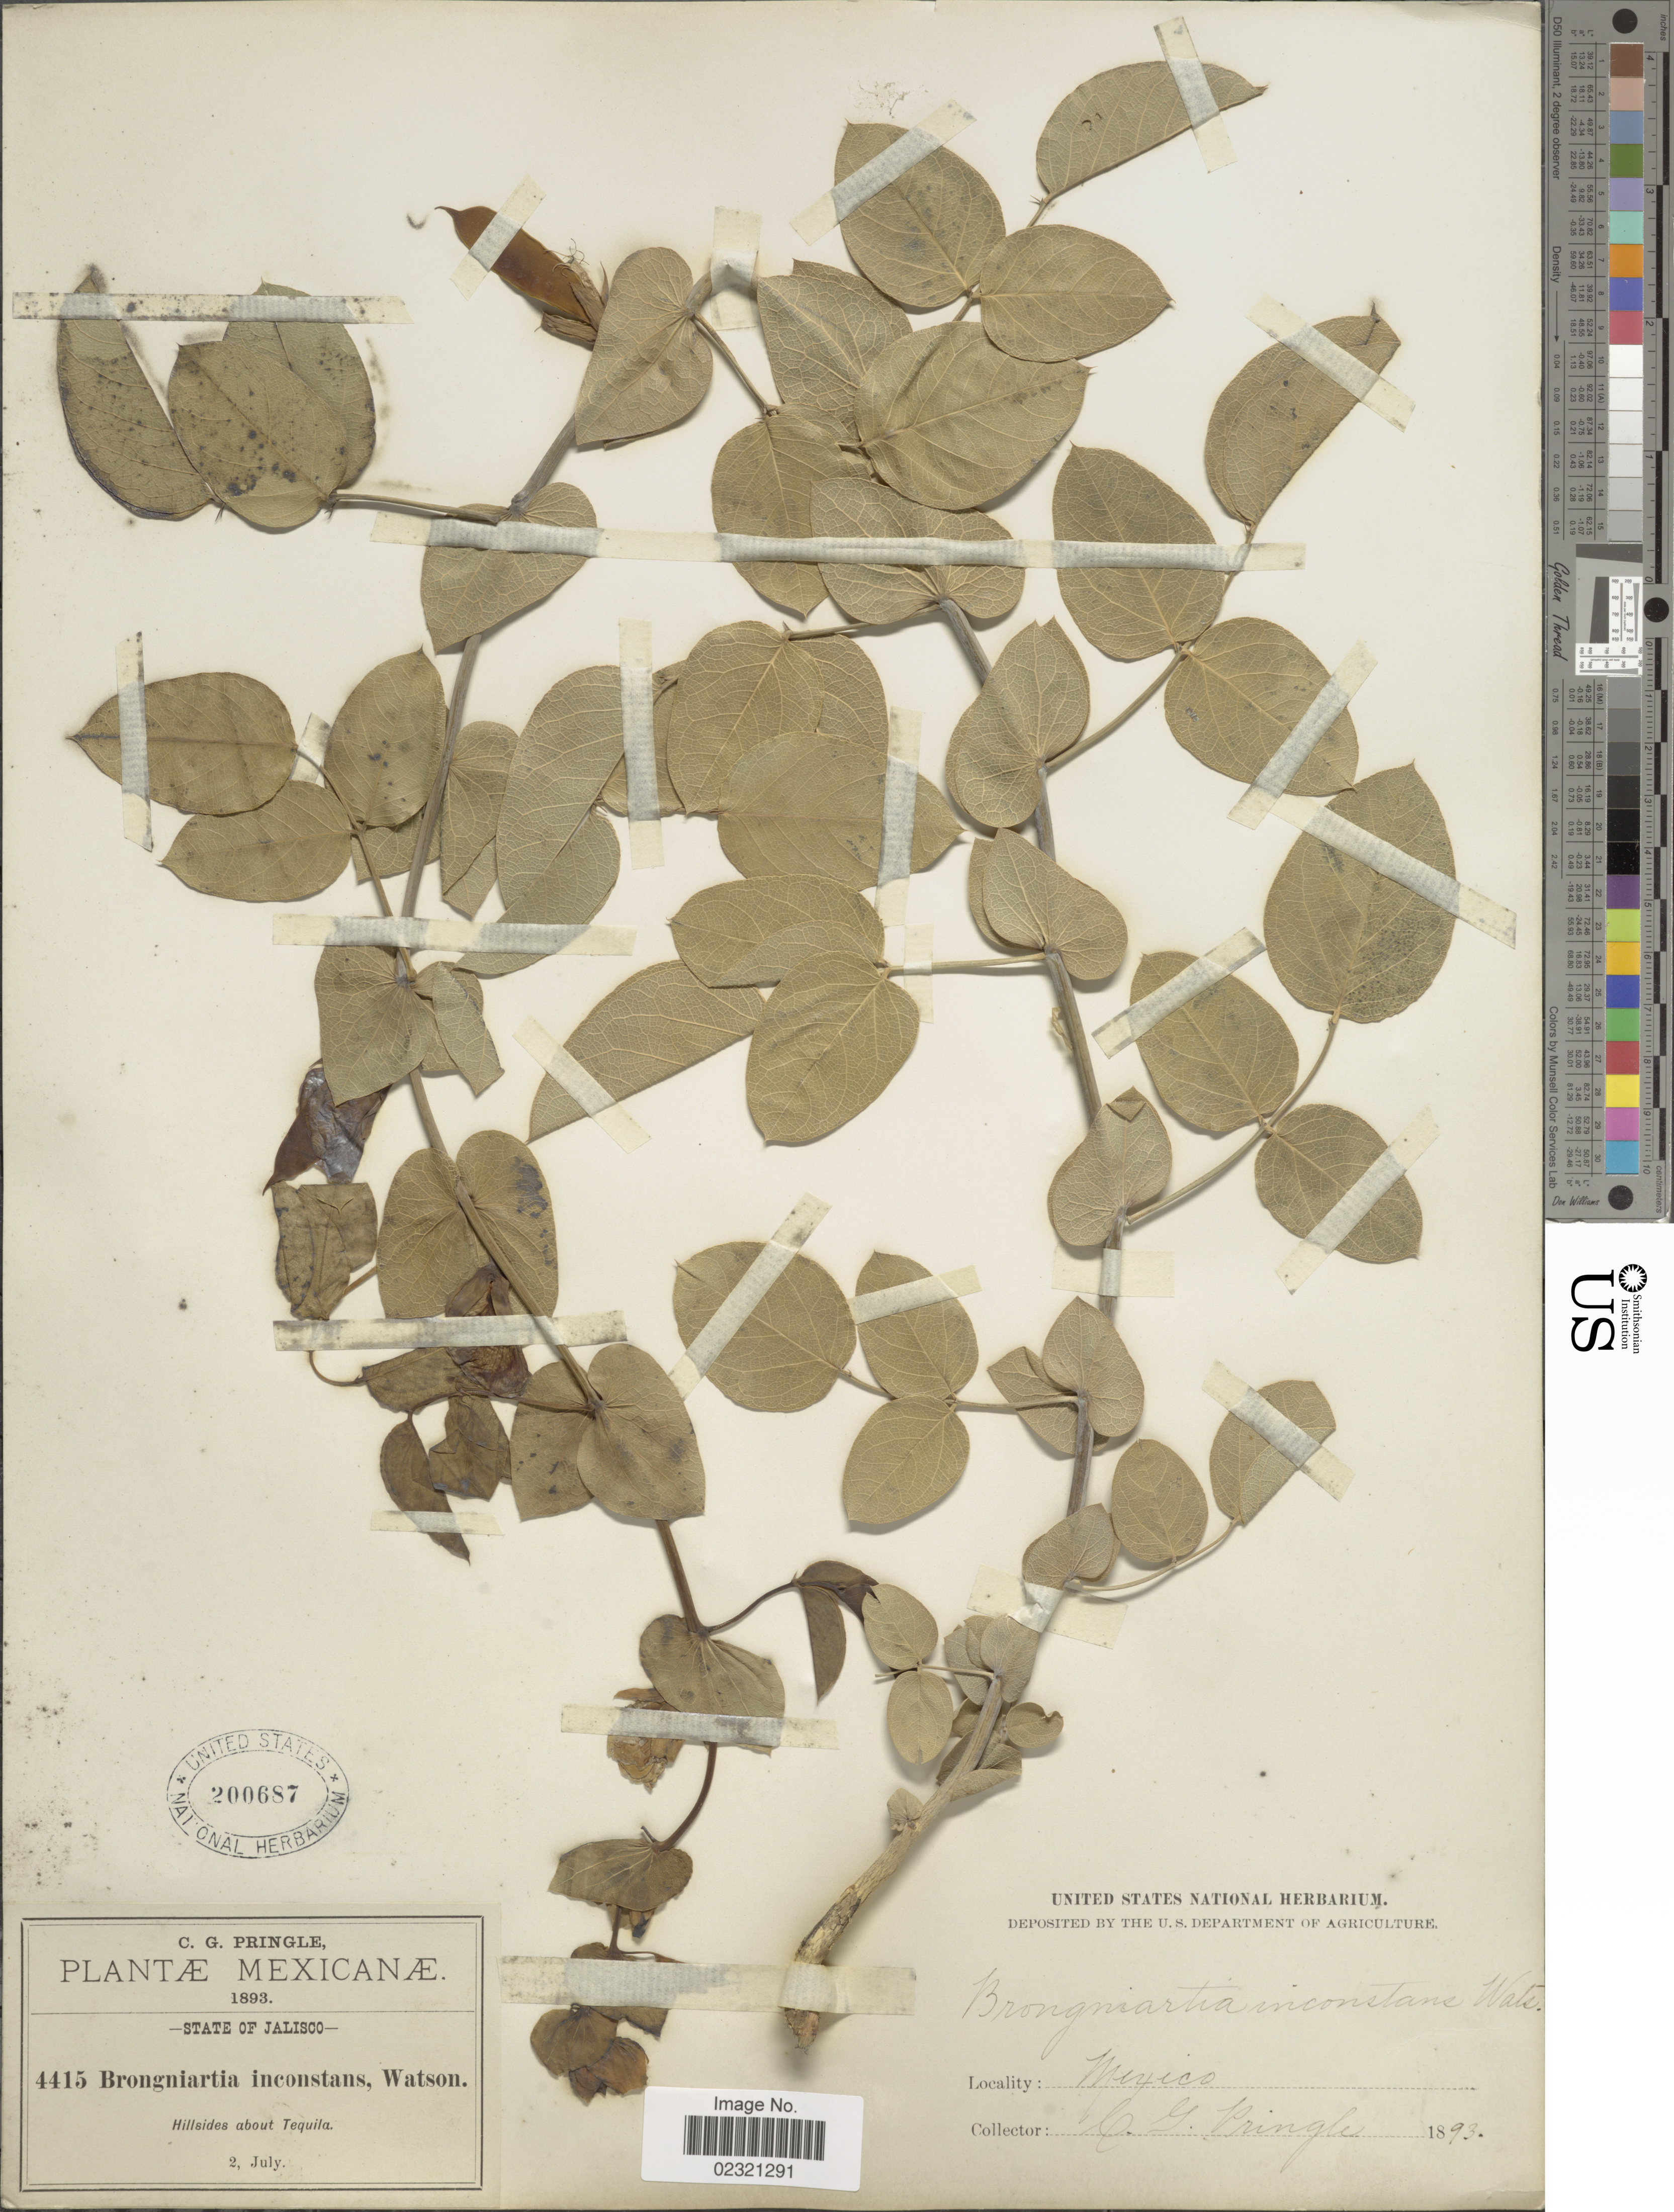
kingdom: Plantae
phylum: Tracheophyta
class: Magnoliopsida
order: Fabales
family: Fabaceae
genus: Brongniartia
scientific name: Brongniartia inconstans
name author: S. Watson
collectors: C. G. Pringle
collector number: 4415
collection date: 1893-07-02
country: Mexico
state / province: Jalisco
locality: Hillsides about Tequila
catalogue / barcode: US 200687